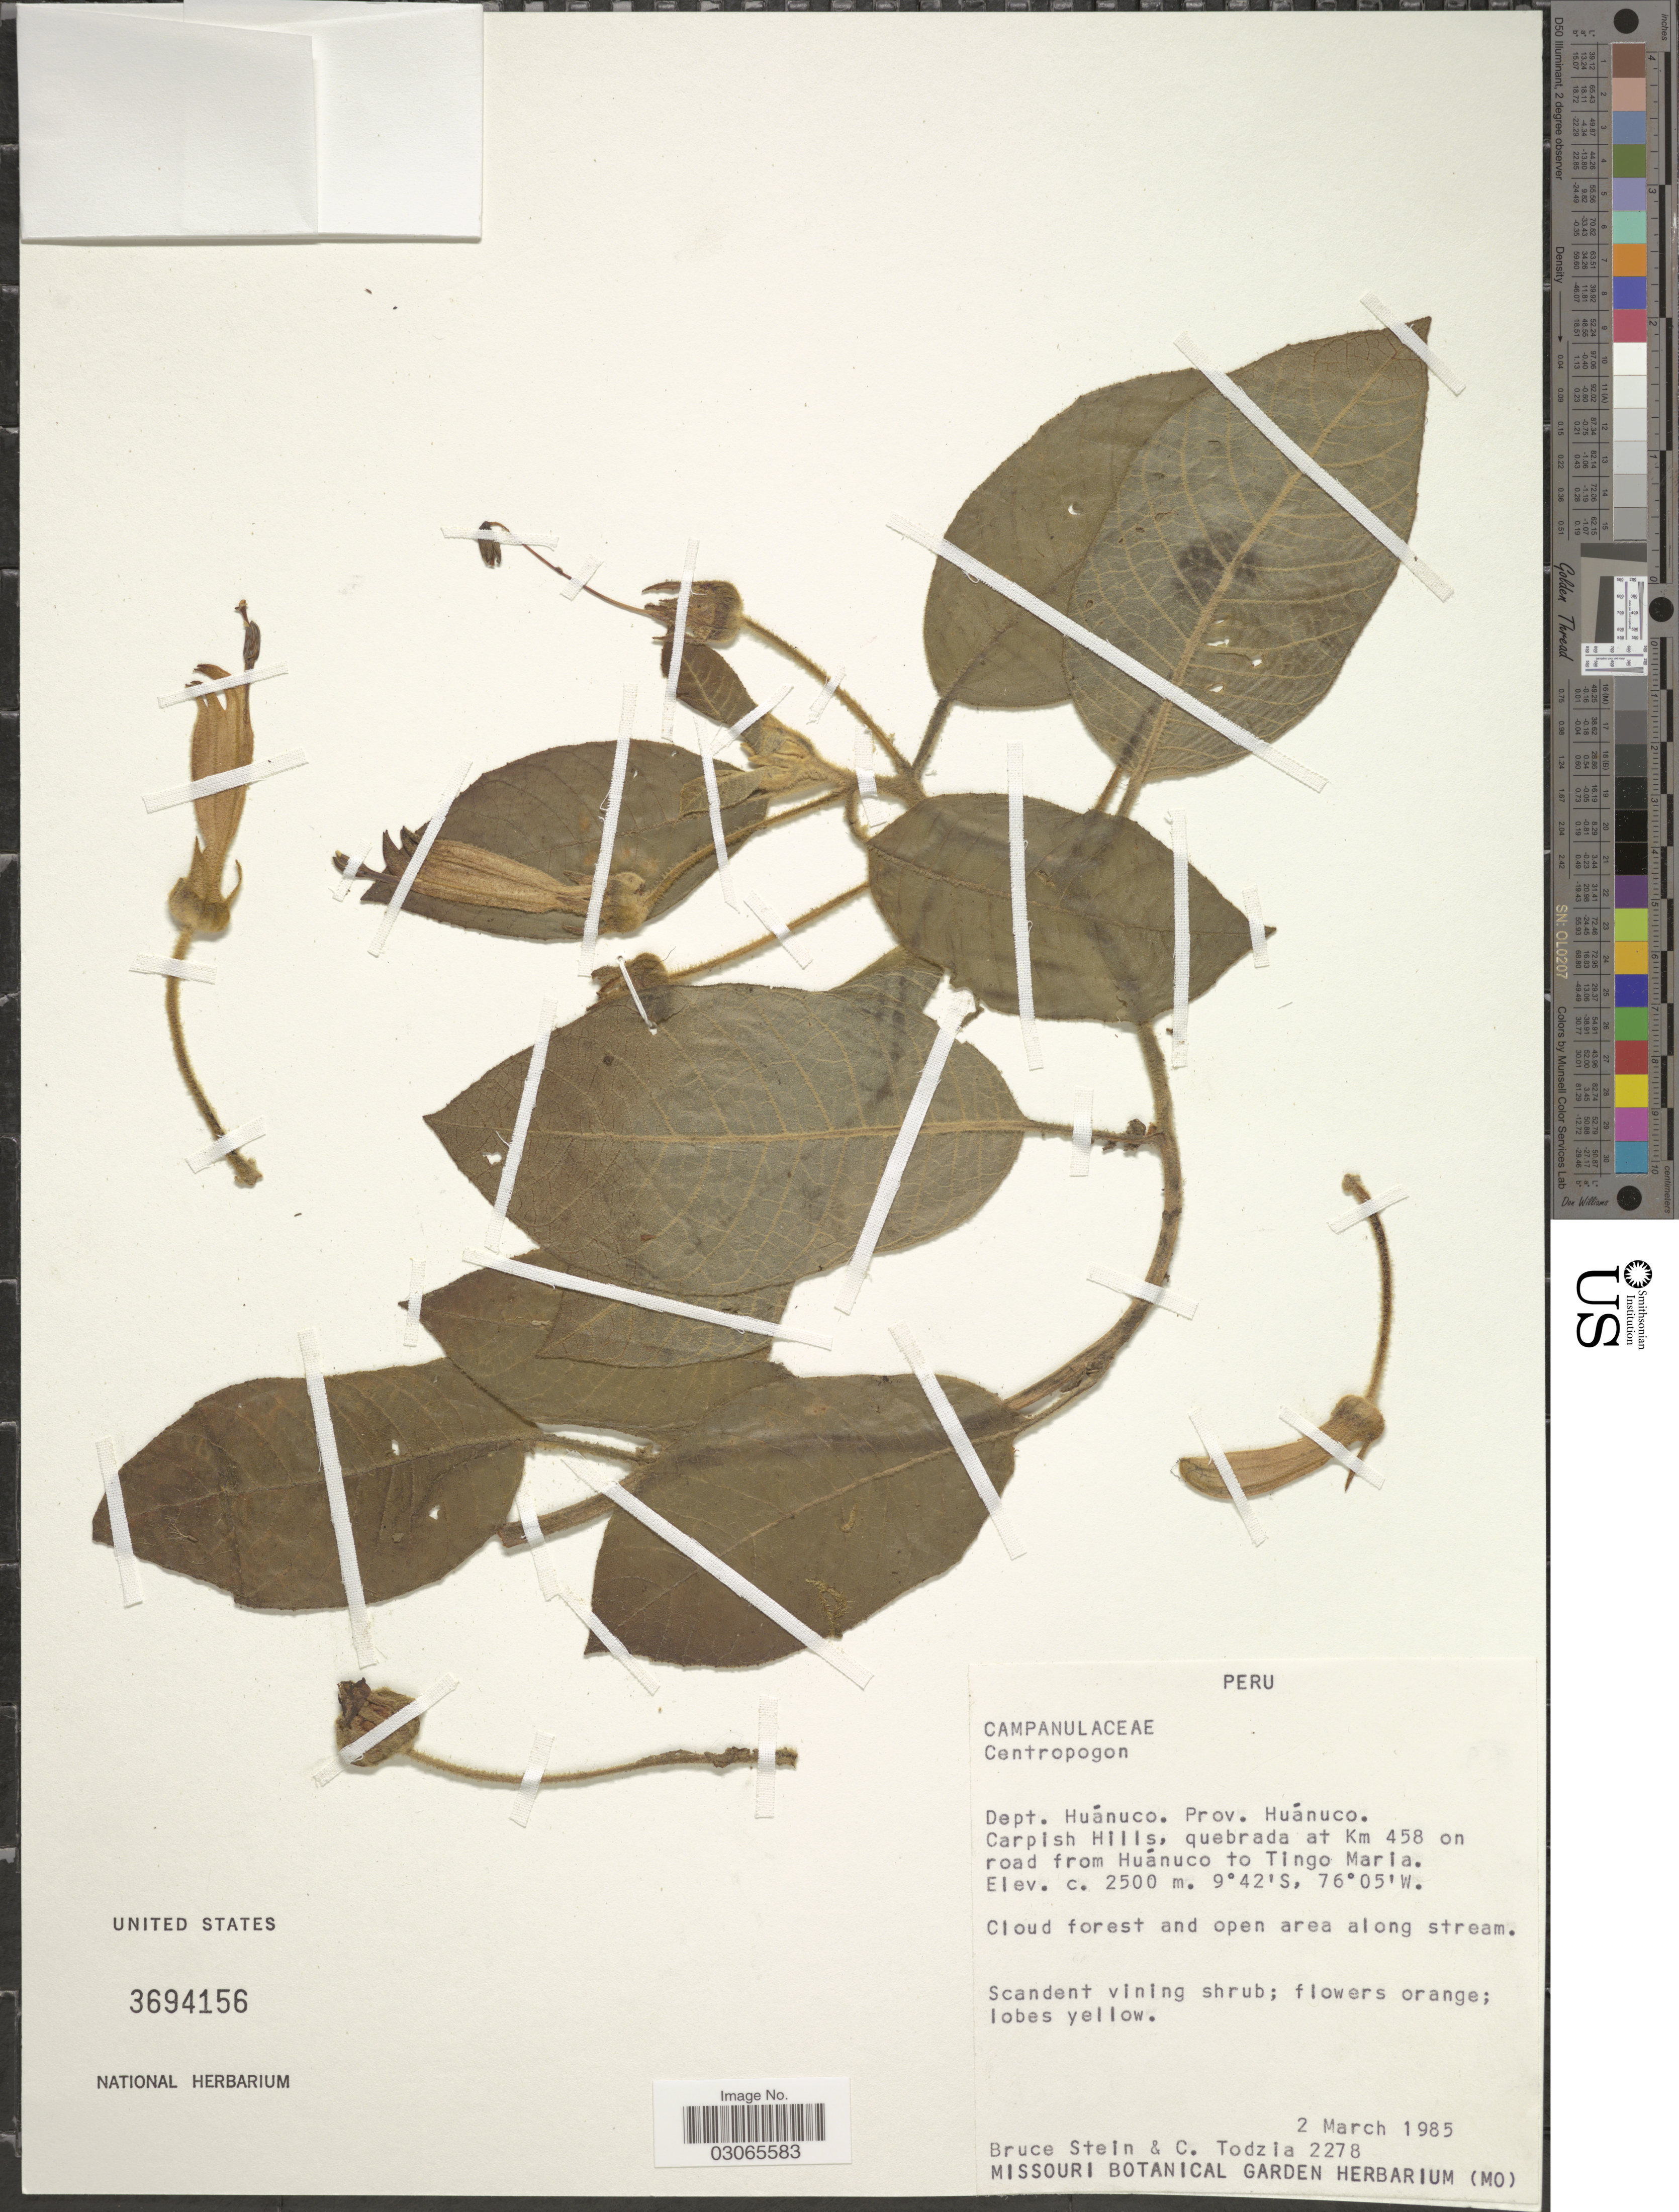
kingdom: Plantae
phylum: Tracheophyta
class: Magnoliopsida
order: Asterales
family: Campanulaceae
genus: Centropogon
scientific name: Centropogon sp.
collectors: B. A. Stein & C. A. Todzia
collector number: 2278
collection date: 1985-03-02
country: Peru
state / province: Huánuco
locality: Dept. Huánuco: Prov. Huánuco. Carpish Hills, quebrada at Km 458 on road from Huánaca to Tingo Maria.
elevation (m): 2500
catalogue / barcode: US 3694156